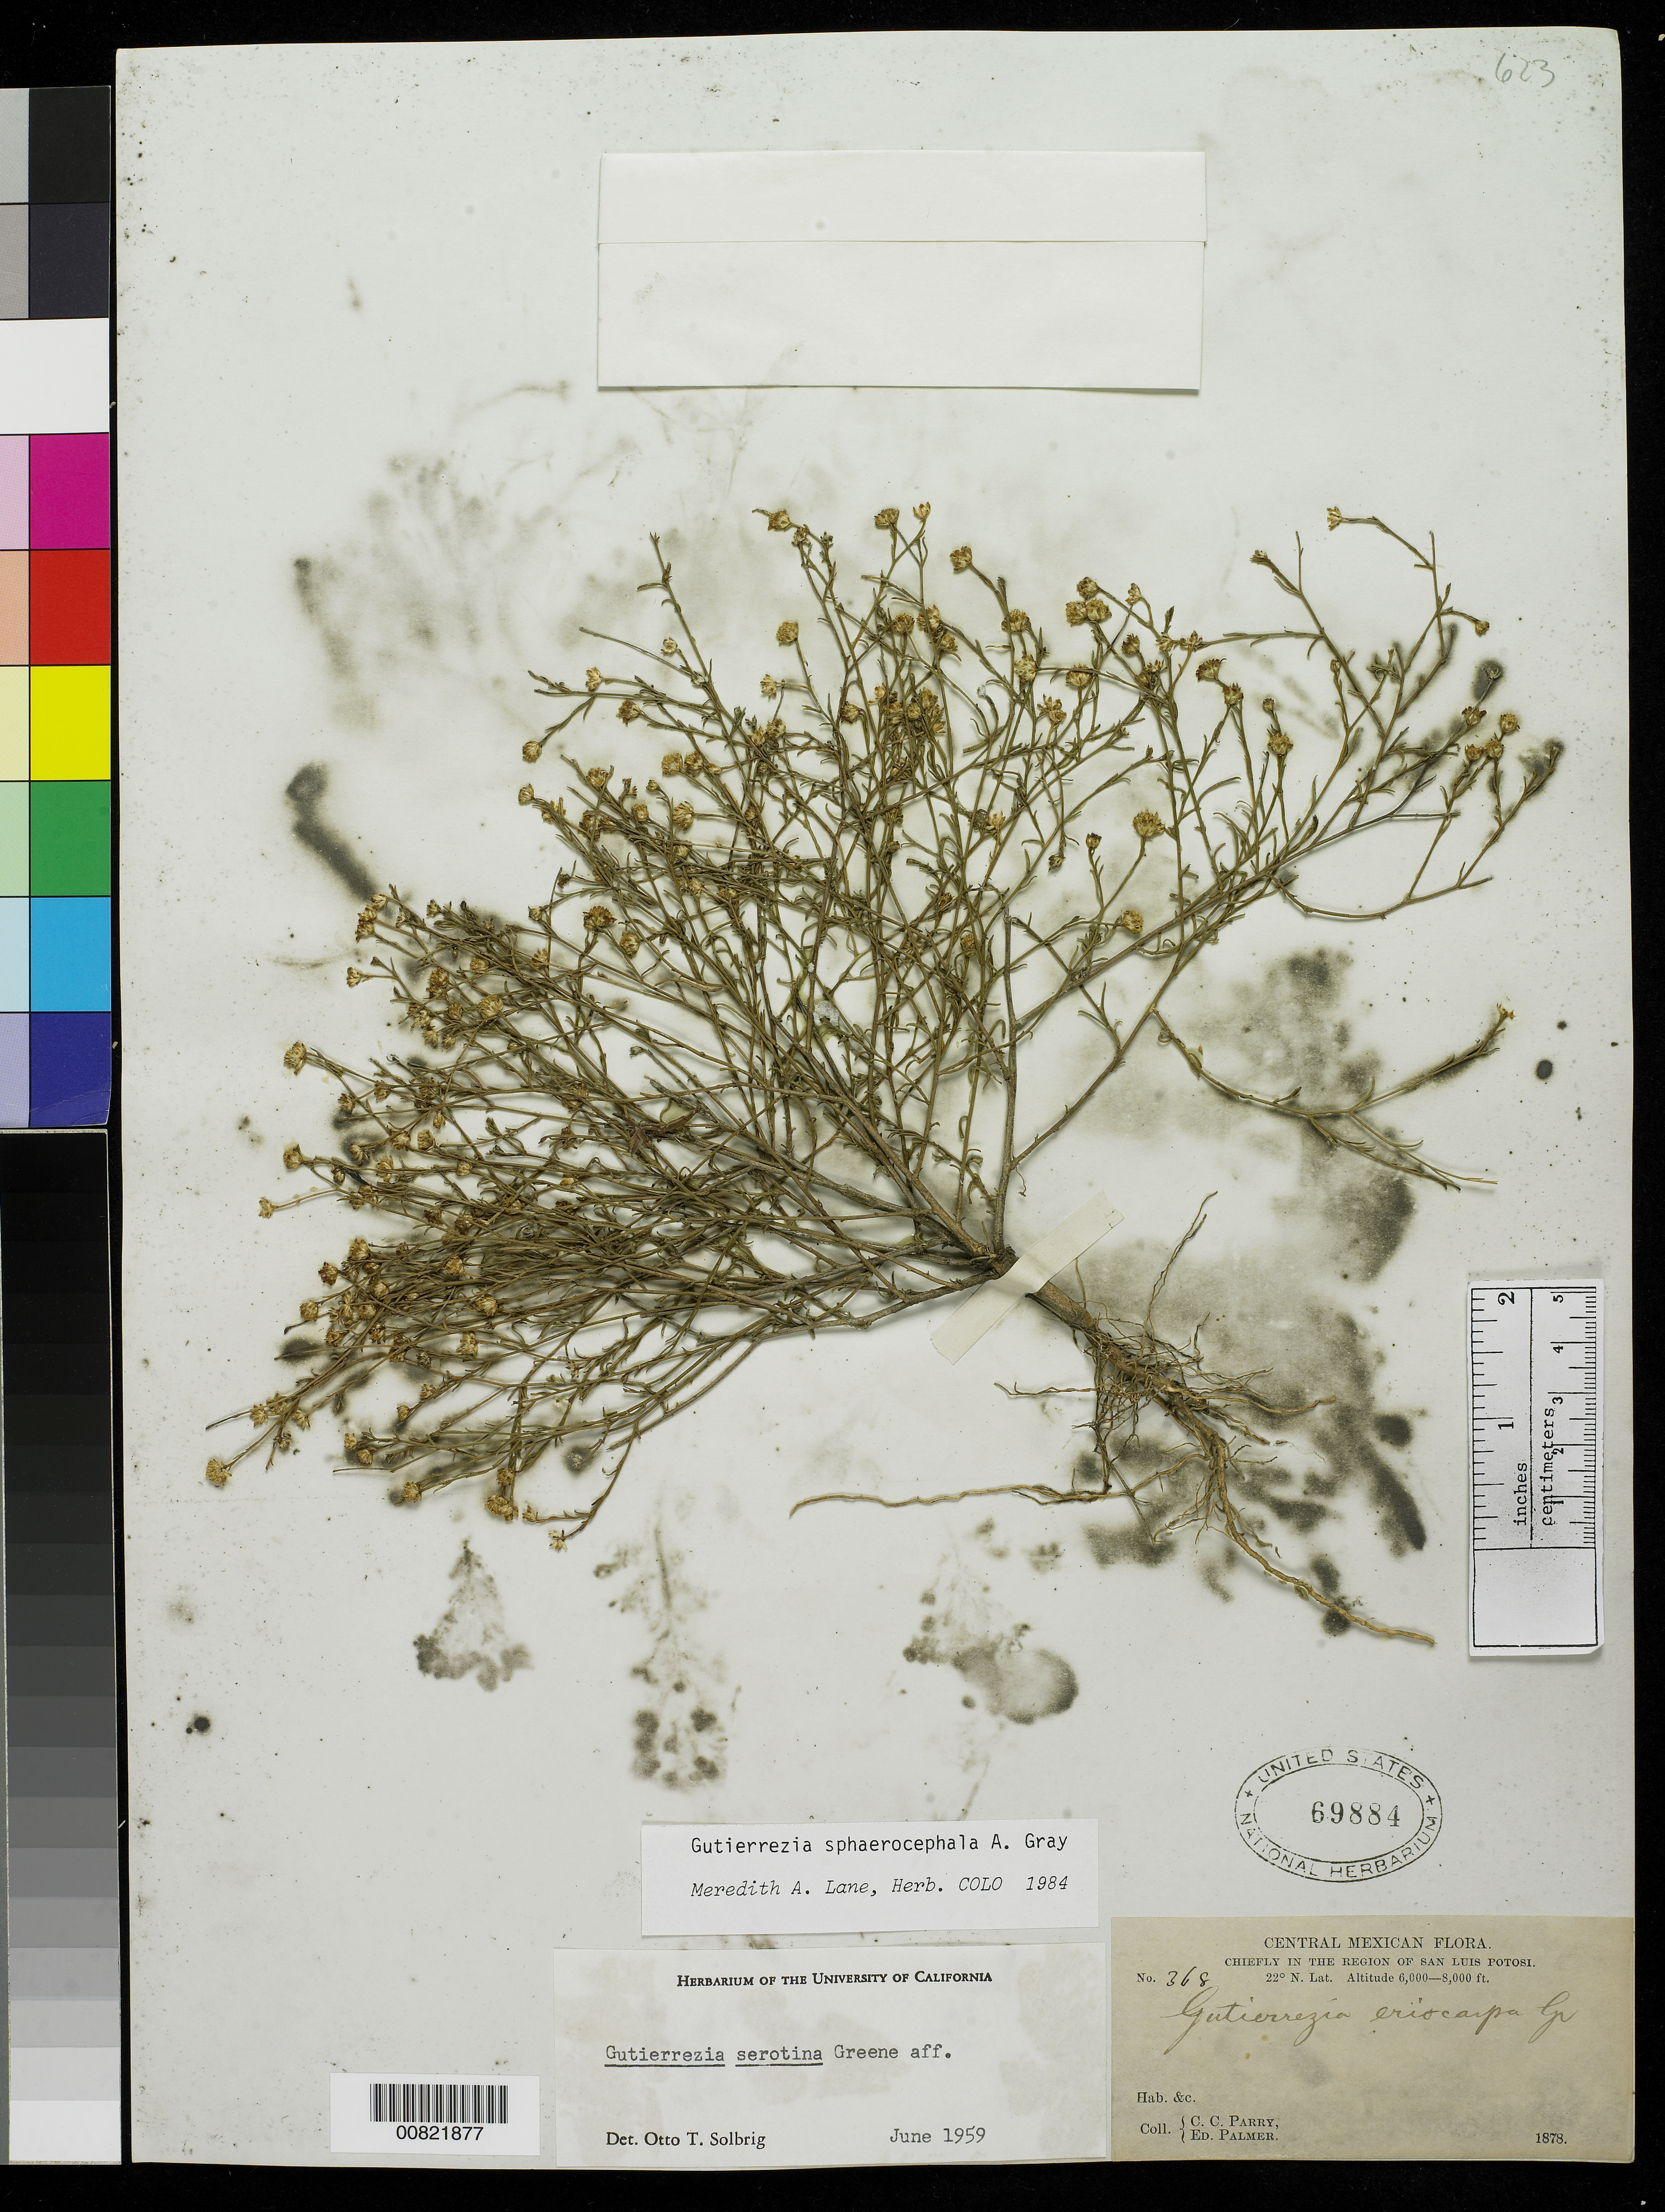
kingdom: Plantae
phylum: Tracheophyta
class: Magnoliopsida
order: Asterales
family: Asteraceae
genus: Gutierrezia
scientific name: Gutierrezia sphaerocephala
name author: A. Gray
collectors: C. C. Parry & E. Palmer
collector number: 368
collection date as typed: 1878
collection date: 1878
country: Mexico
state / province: San Luis Potosí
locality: Chiefly in the region of San Luis Potosí.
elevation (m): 1829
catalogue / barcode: US 69884